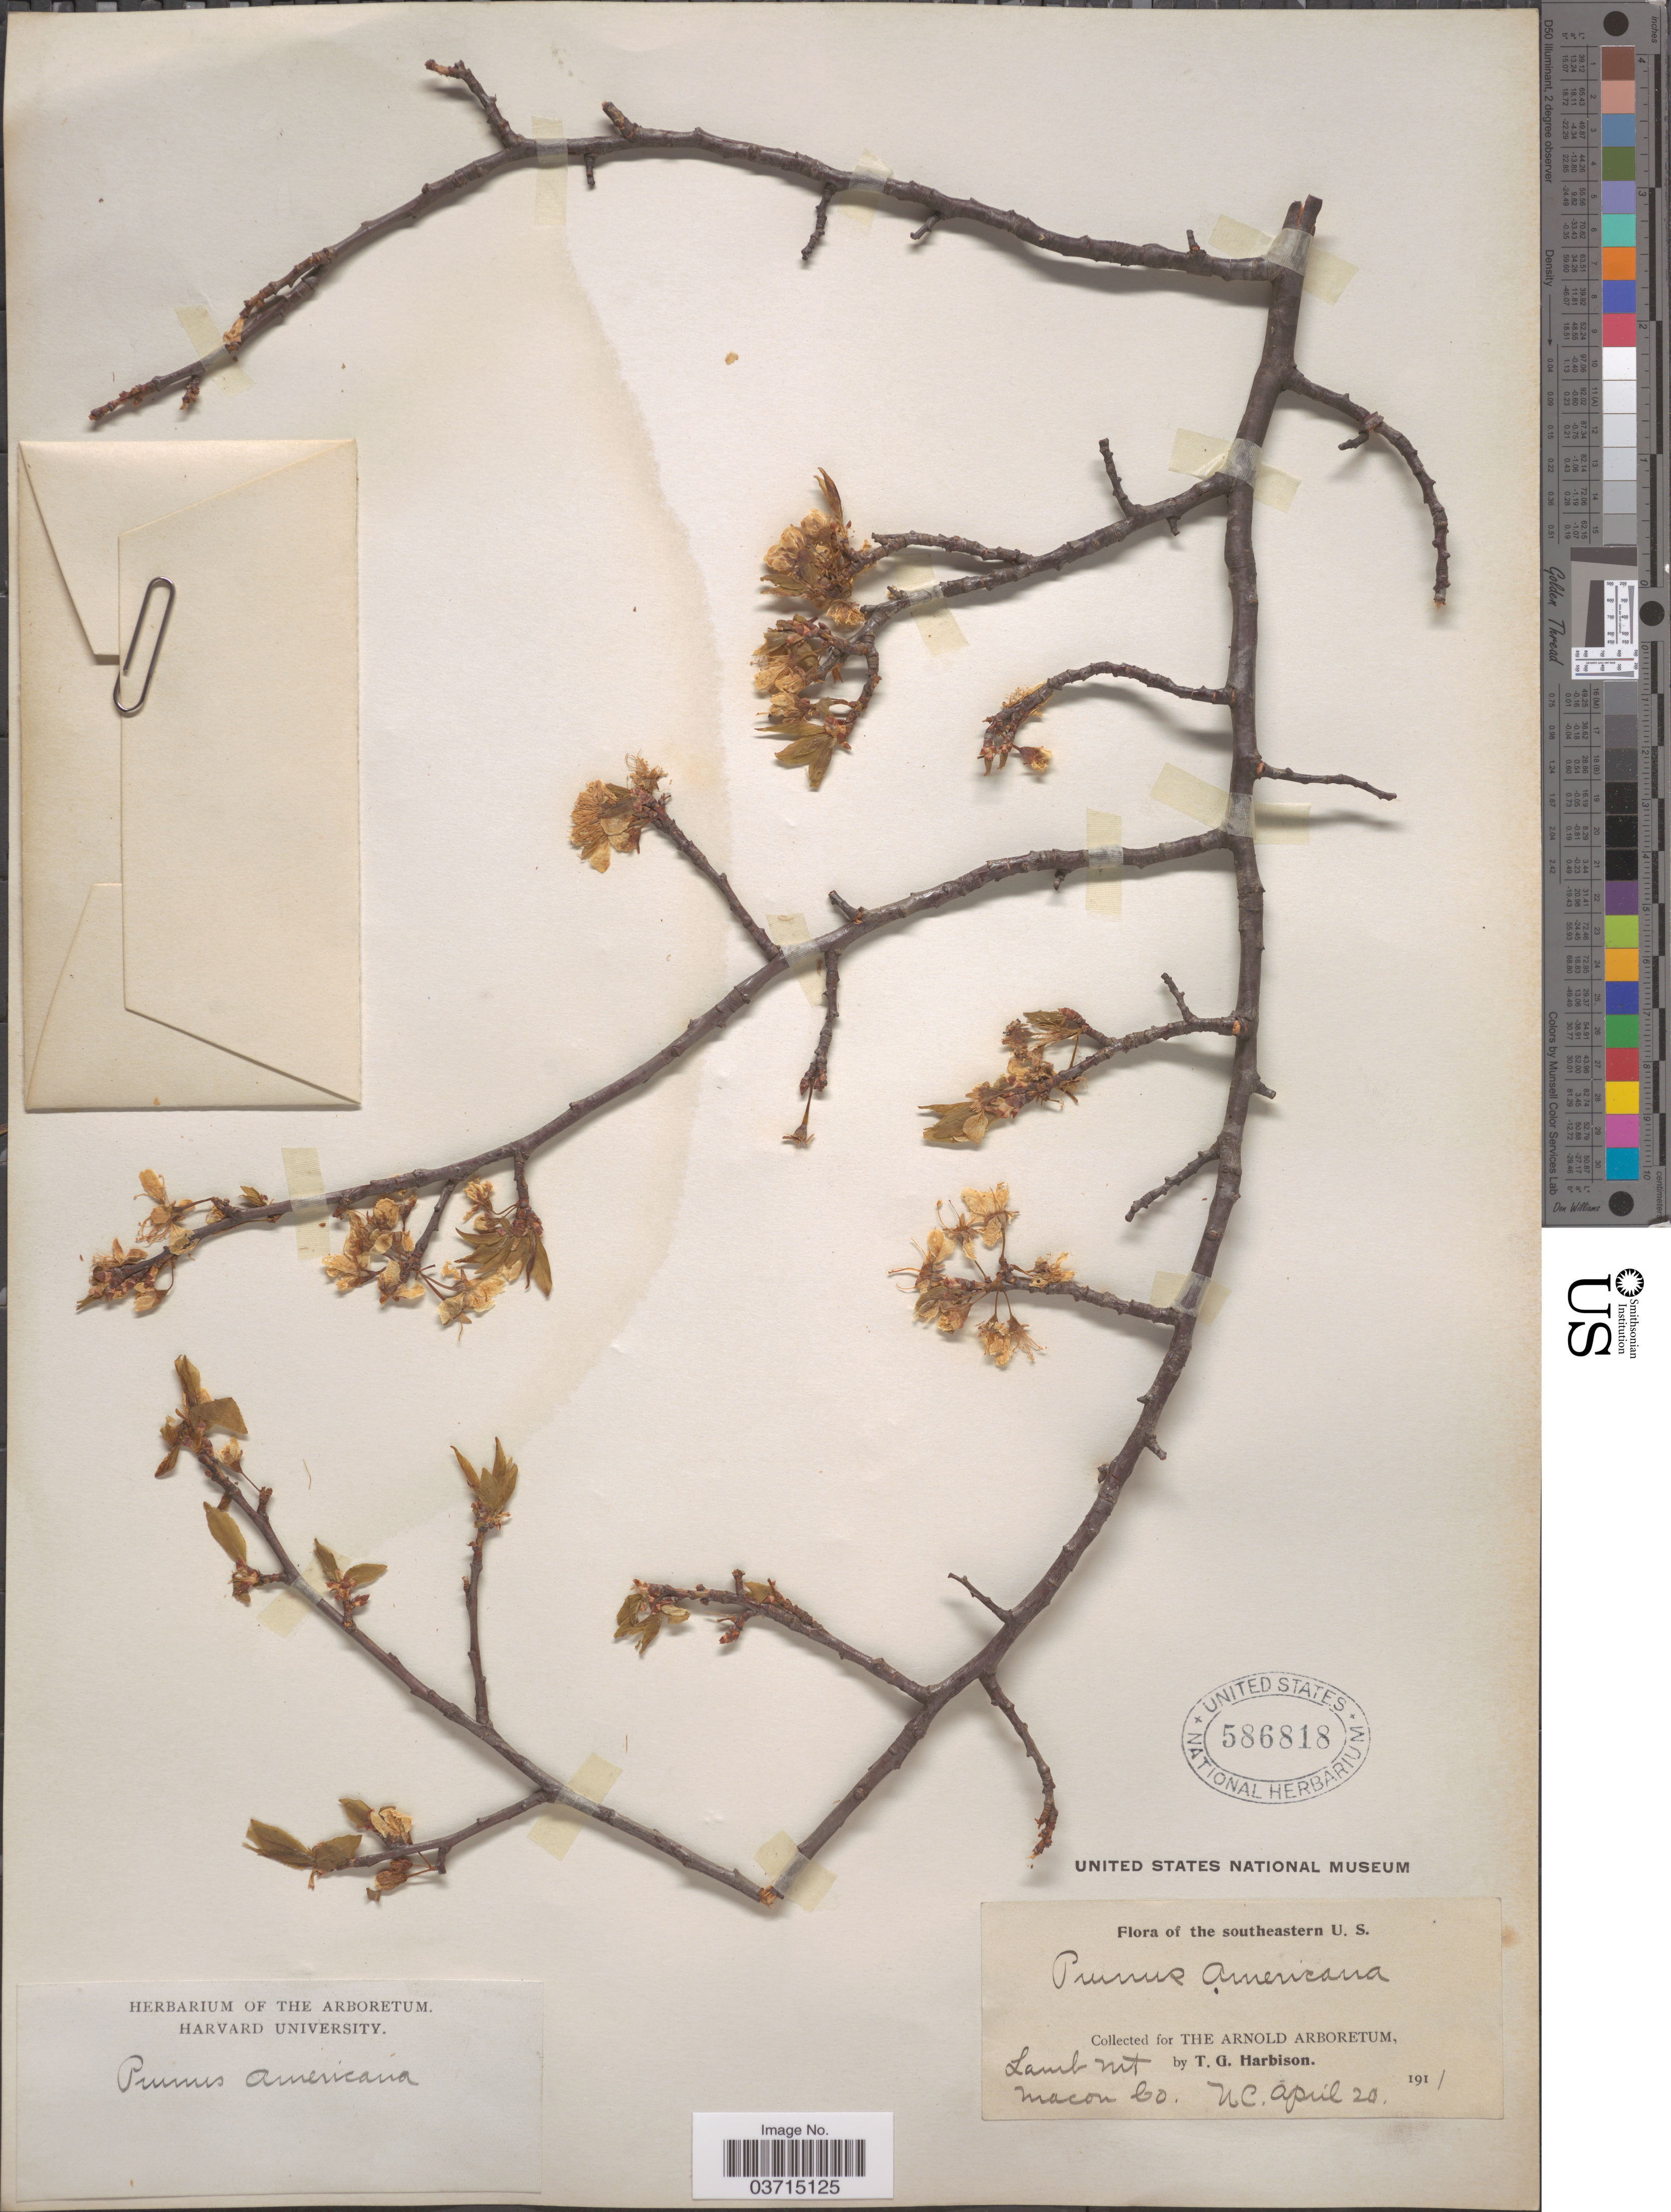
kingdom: Plantae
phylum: Tracheophyta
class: Magnoliopsida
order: Rosales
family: Rosaceae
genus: Prunus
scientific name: Prunus americana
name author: Marshall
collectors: T. Harbison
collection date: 1911-04-20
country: United States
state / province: North Carolina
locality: Lamb Mt. Macon Co.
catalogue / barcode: US 586818